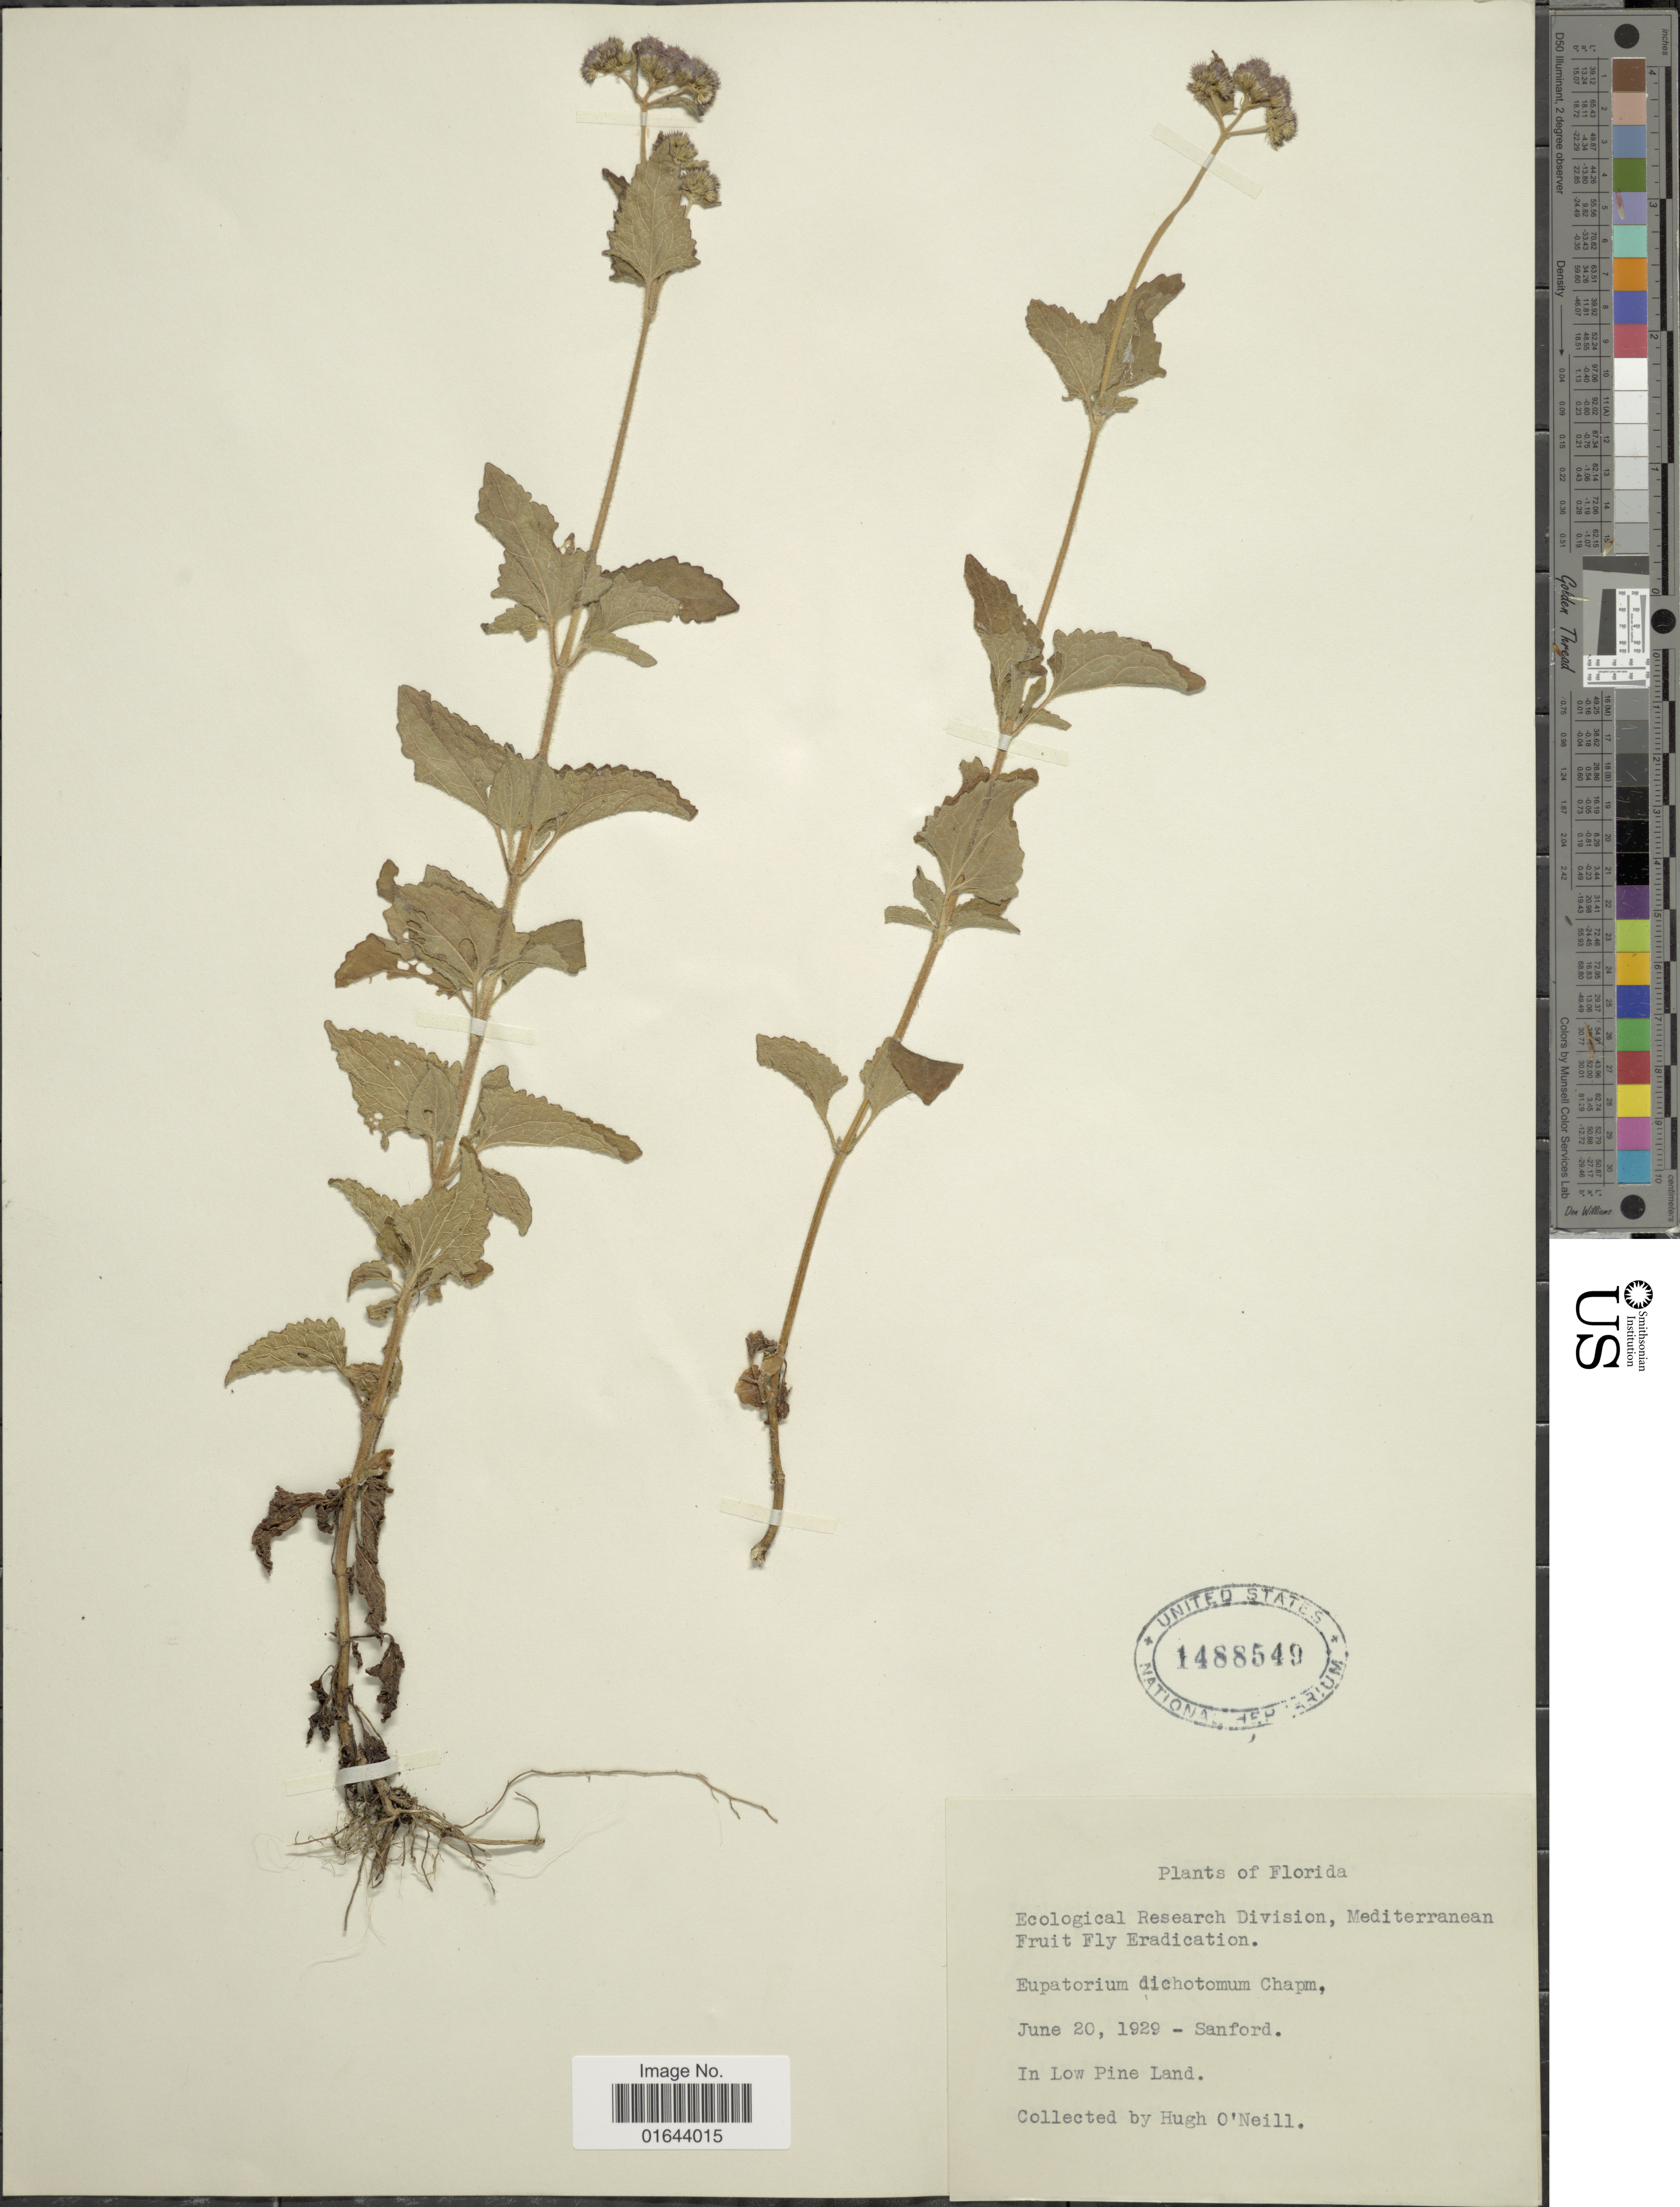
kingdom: Plantae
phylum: Tracheophyta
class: Magnoliopsida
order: Asterales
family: Asteraceae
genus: Conoclinium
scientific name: Conoclinium coelestinum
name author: (L.) DC.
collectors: H. O'Neill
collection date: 1929-06-20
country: United States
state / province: Florida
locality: Sanford. In Low Pine Land.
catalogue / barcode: US 1488549